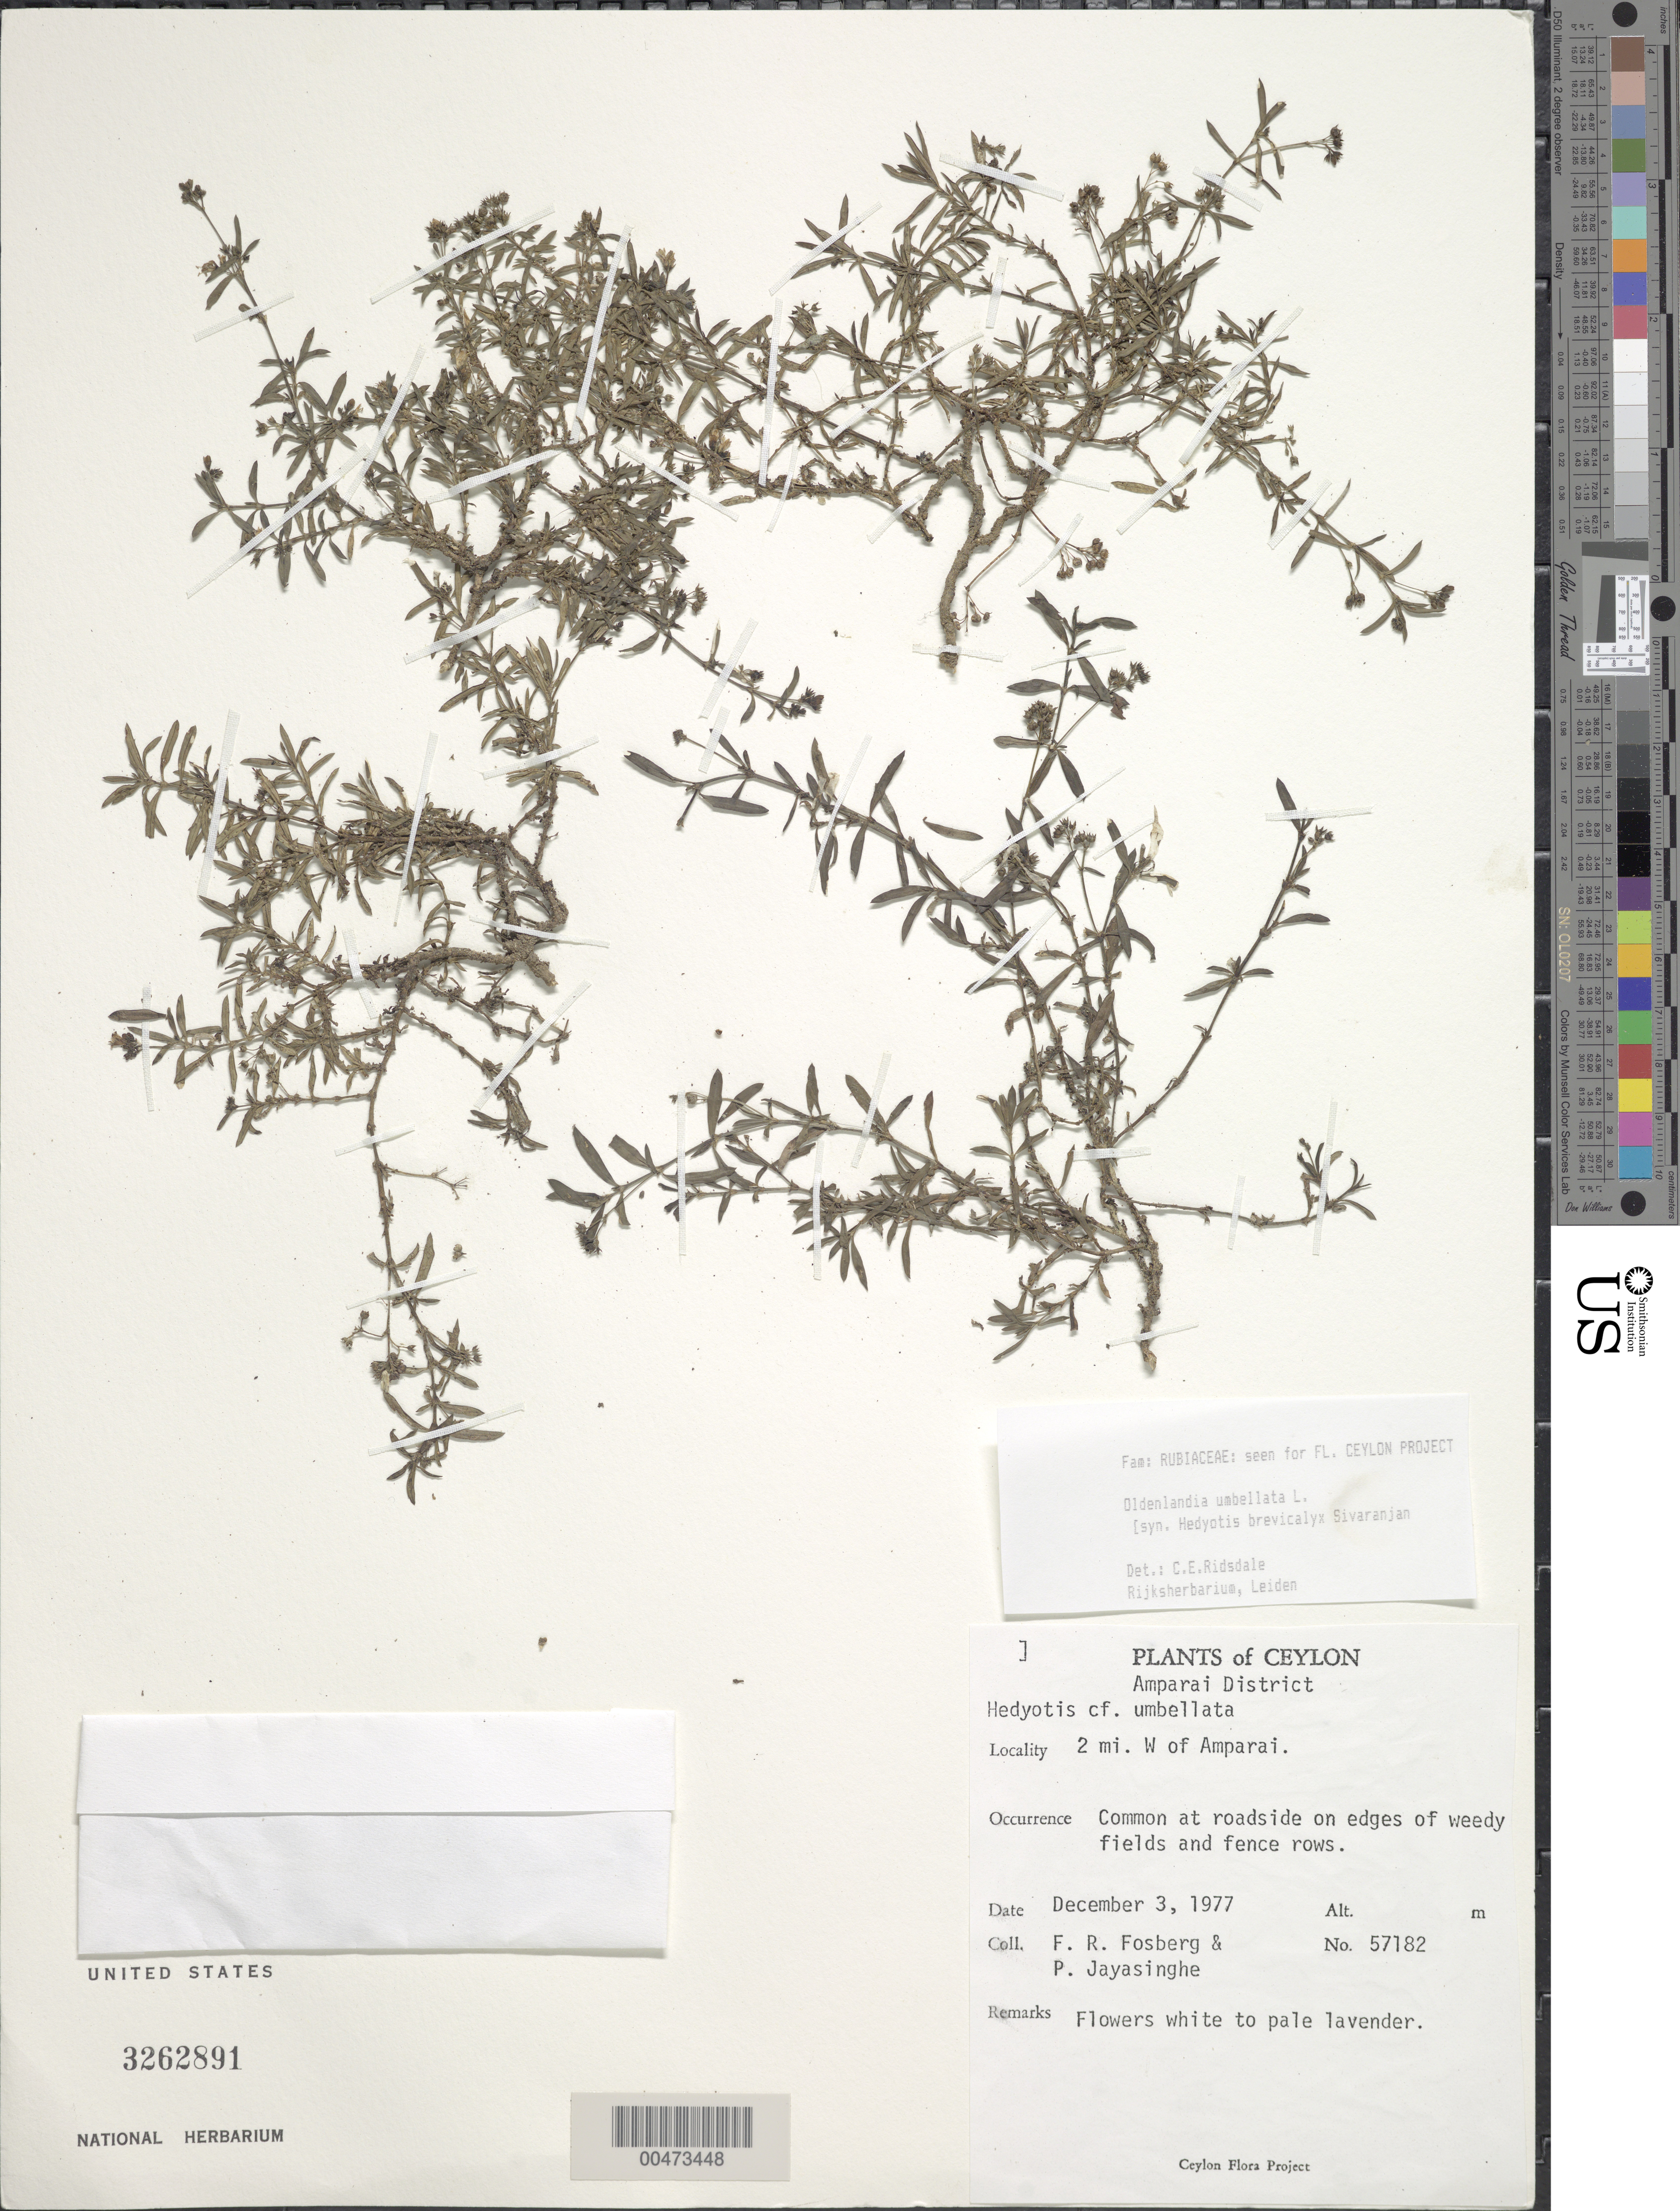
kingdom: Plantae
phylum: Tracheophyta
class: Magnoliopsida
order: Gentianales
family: Rubiaceae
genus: Oldenlandia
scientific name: Oldenlandia umbellata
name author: L.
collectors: F. R. Fosberg & P. Jayasinghe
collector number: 57182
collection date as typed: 03 Dec 1977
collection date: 1977-12-03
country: Sri Lanka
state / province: Eastern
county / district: Ampara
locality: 2 mi W of Amparai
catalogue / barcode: US 3262891